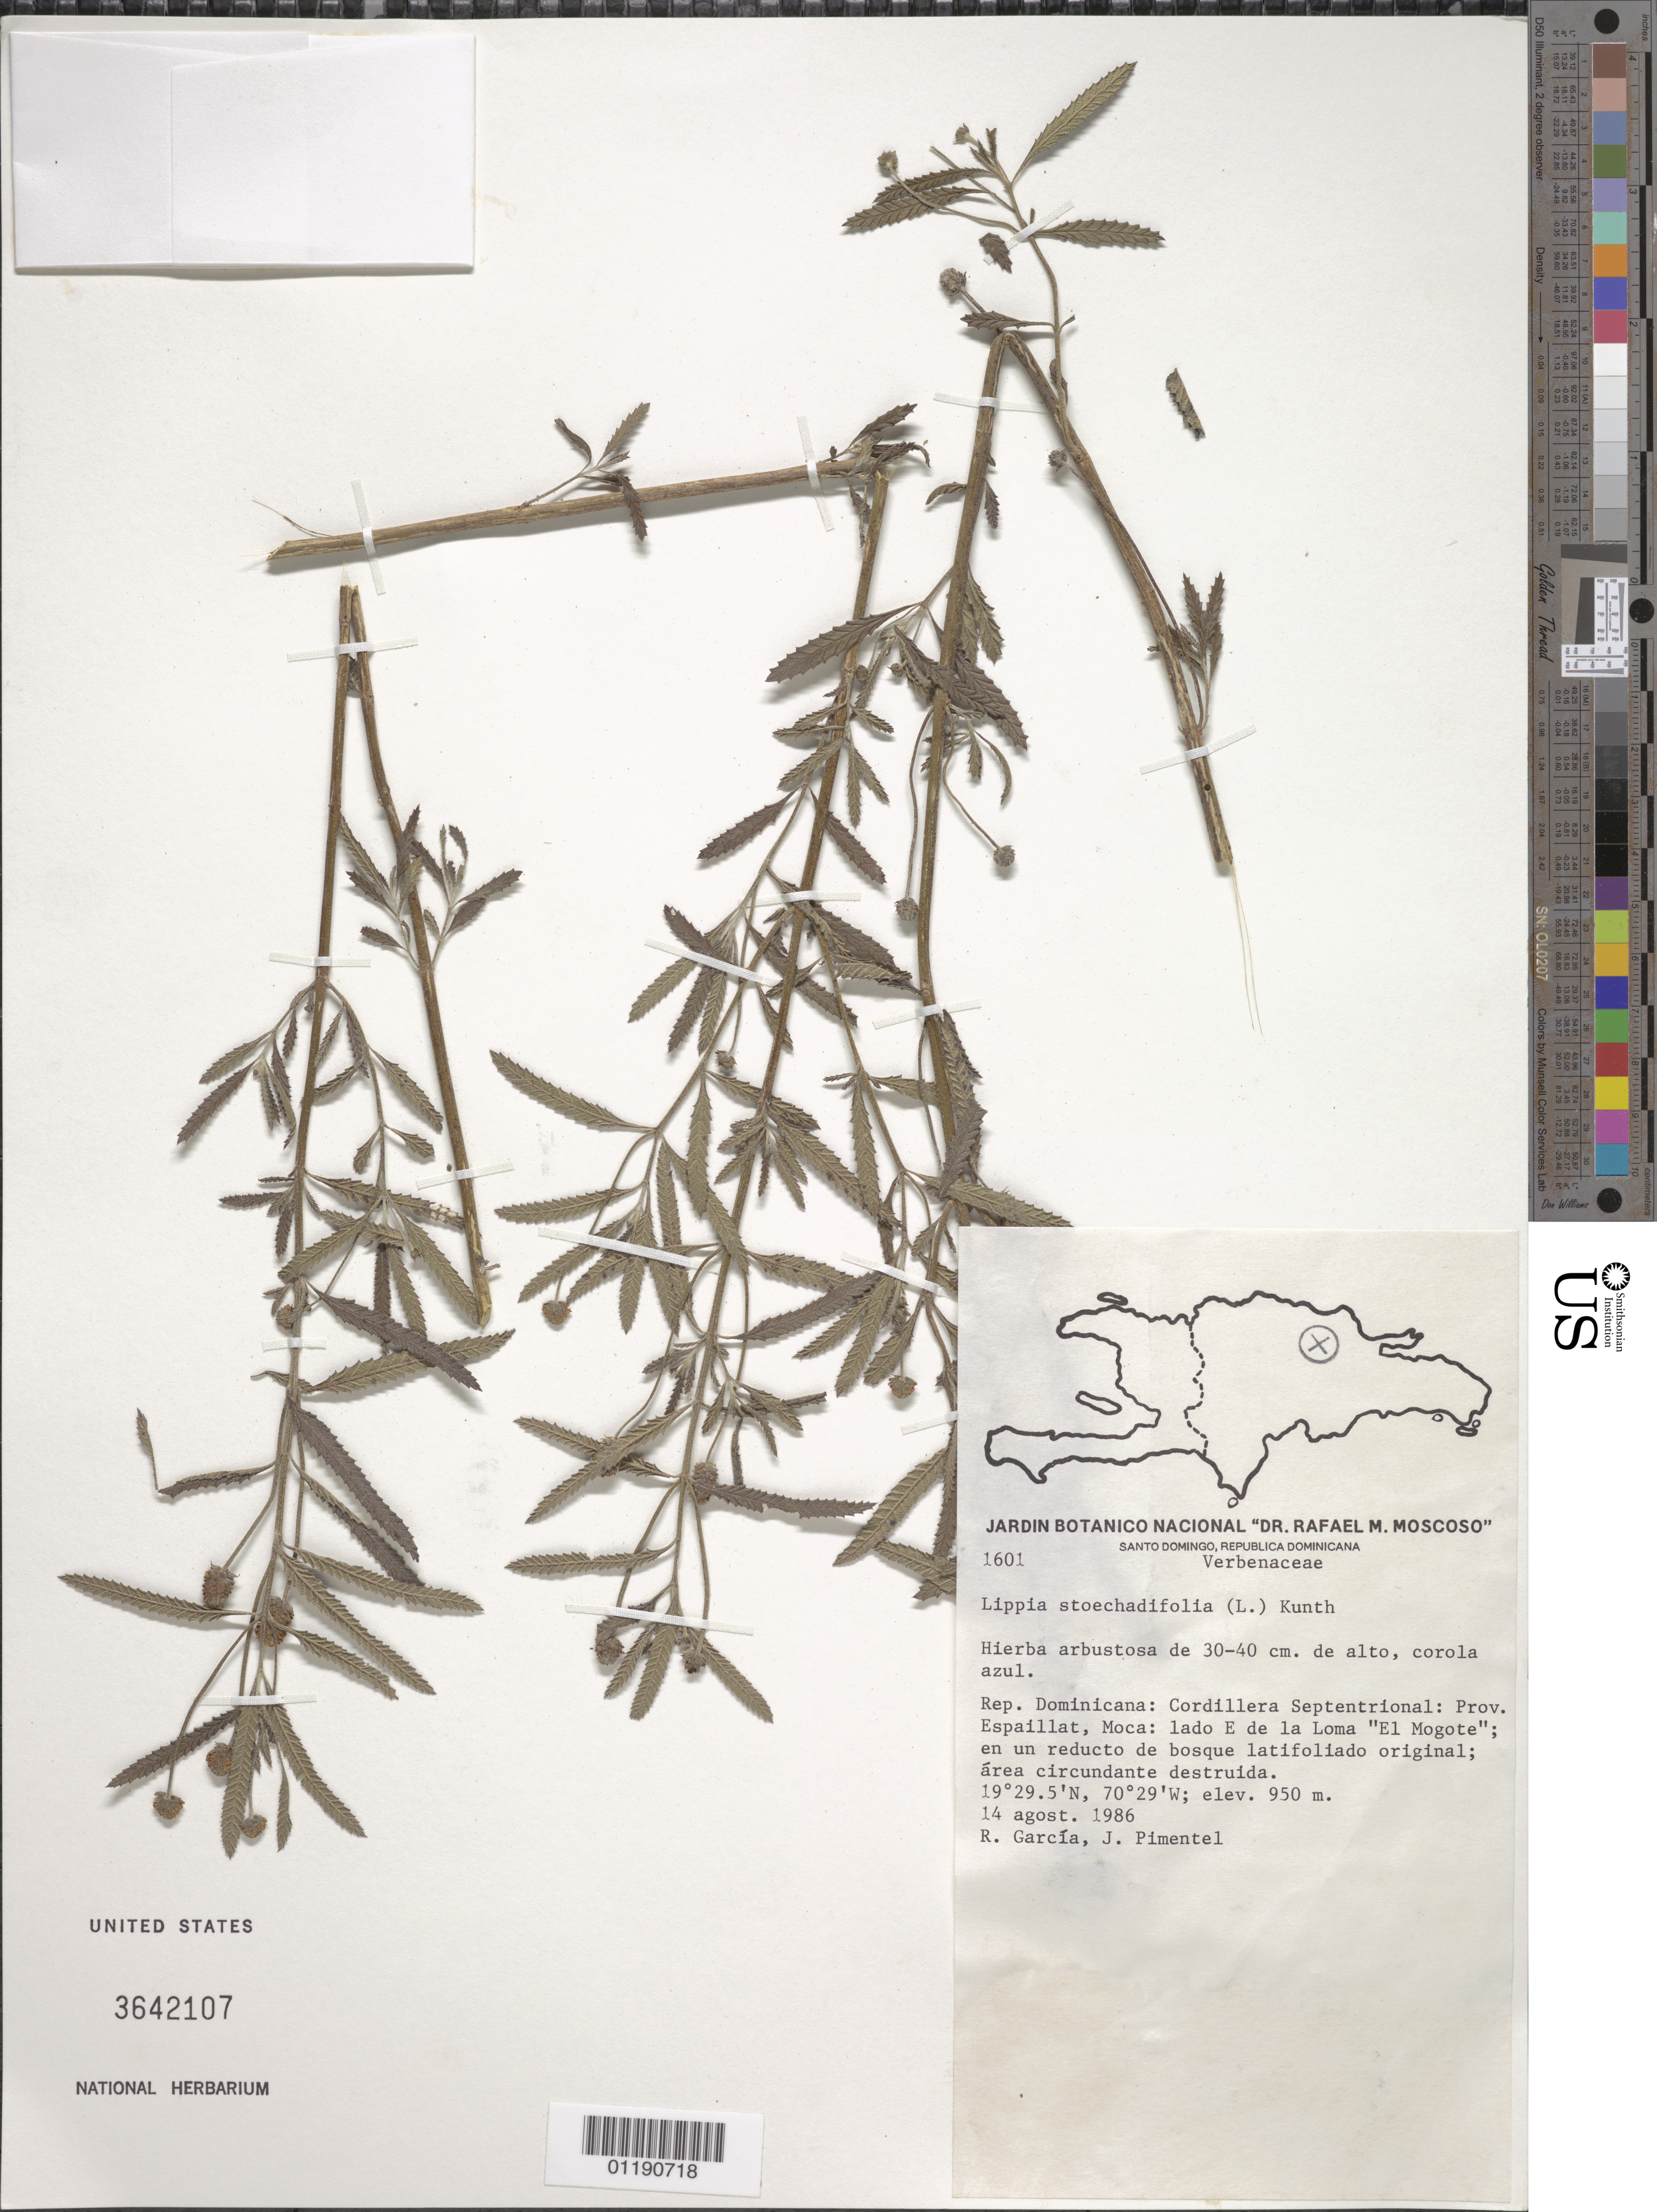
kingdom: Plantae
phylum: Tracheophyta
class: Magnoliopsida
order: Lamiales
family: Verbenaceae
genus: Lippia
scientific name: Lippia stoechadifolia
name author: (L.) Kunth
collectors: R. G. García & J. Pimentel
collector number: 1601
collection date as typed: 14 Aug 1986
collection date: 1986-08-14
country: Dominican Republic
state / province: Espaillat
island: Hispaniola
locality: Cordillera Septentrional, aprox. 12 km al N de José Contreras, en las márgenes del Río Arroyo Blanco, 500 m del poblado Arroyo Blanco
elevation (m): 550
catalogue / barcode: US 3642107